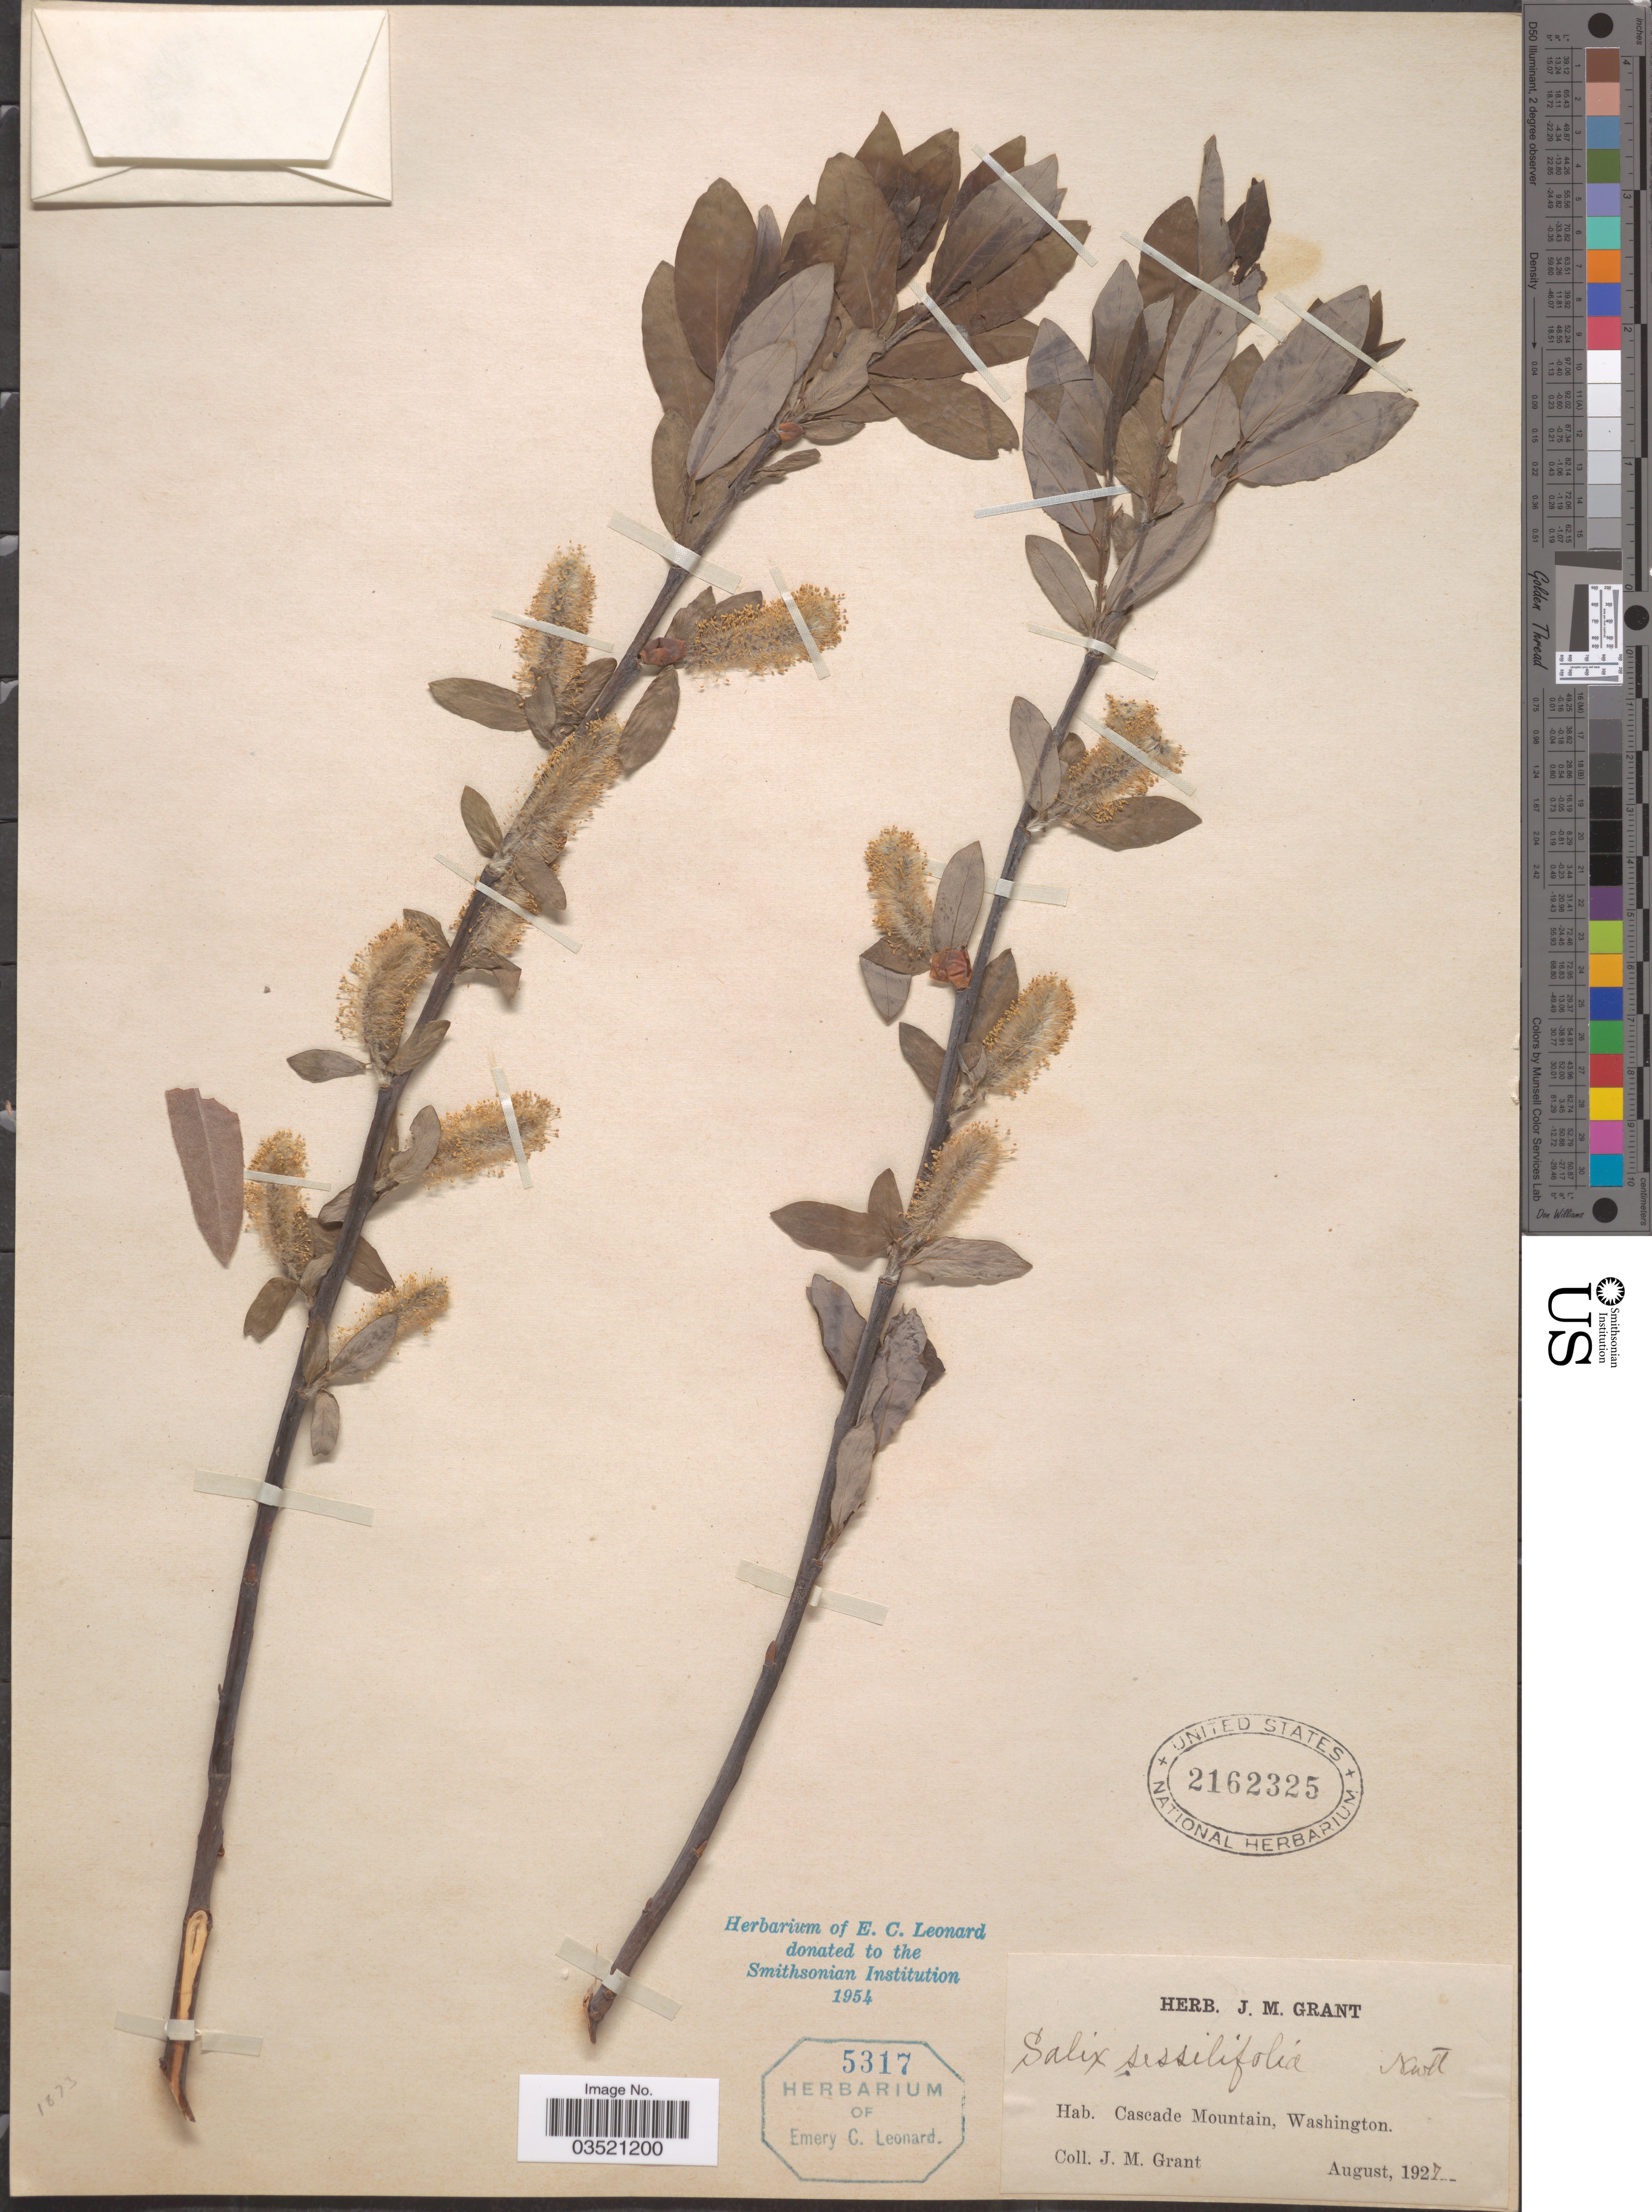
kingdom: Plantae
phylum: Tracheophyta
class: Magnoliopsida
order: Malpighiales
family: Salicaceae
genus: Salix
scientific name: Salix sessilifolia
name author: Nutt.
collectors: J. M. Grant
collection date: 1927-08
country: United States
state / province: Washington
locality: Cascade Mountain.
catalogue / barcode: US 2162325